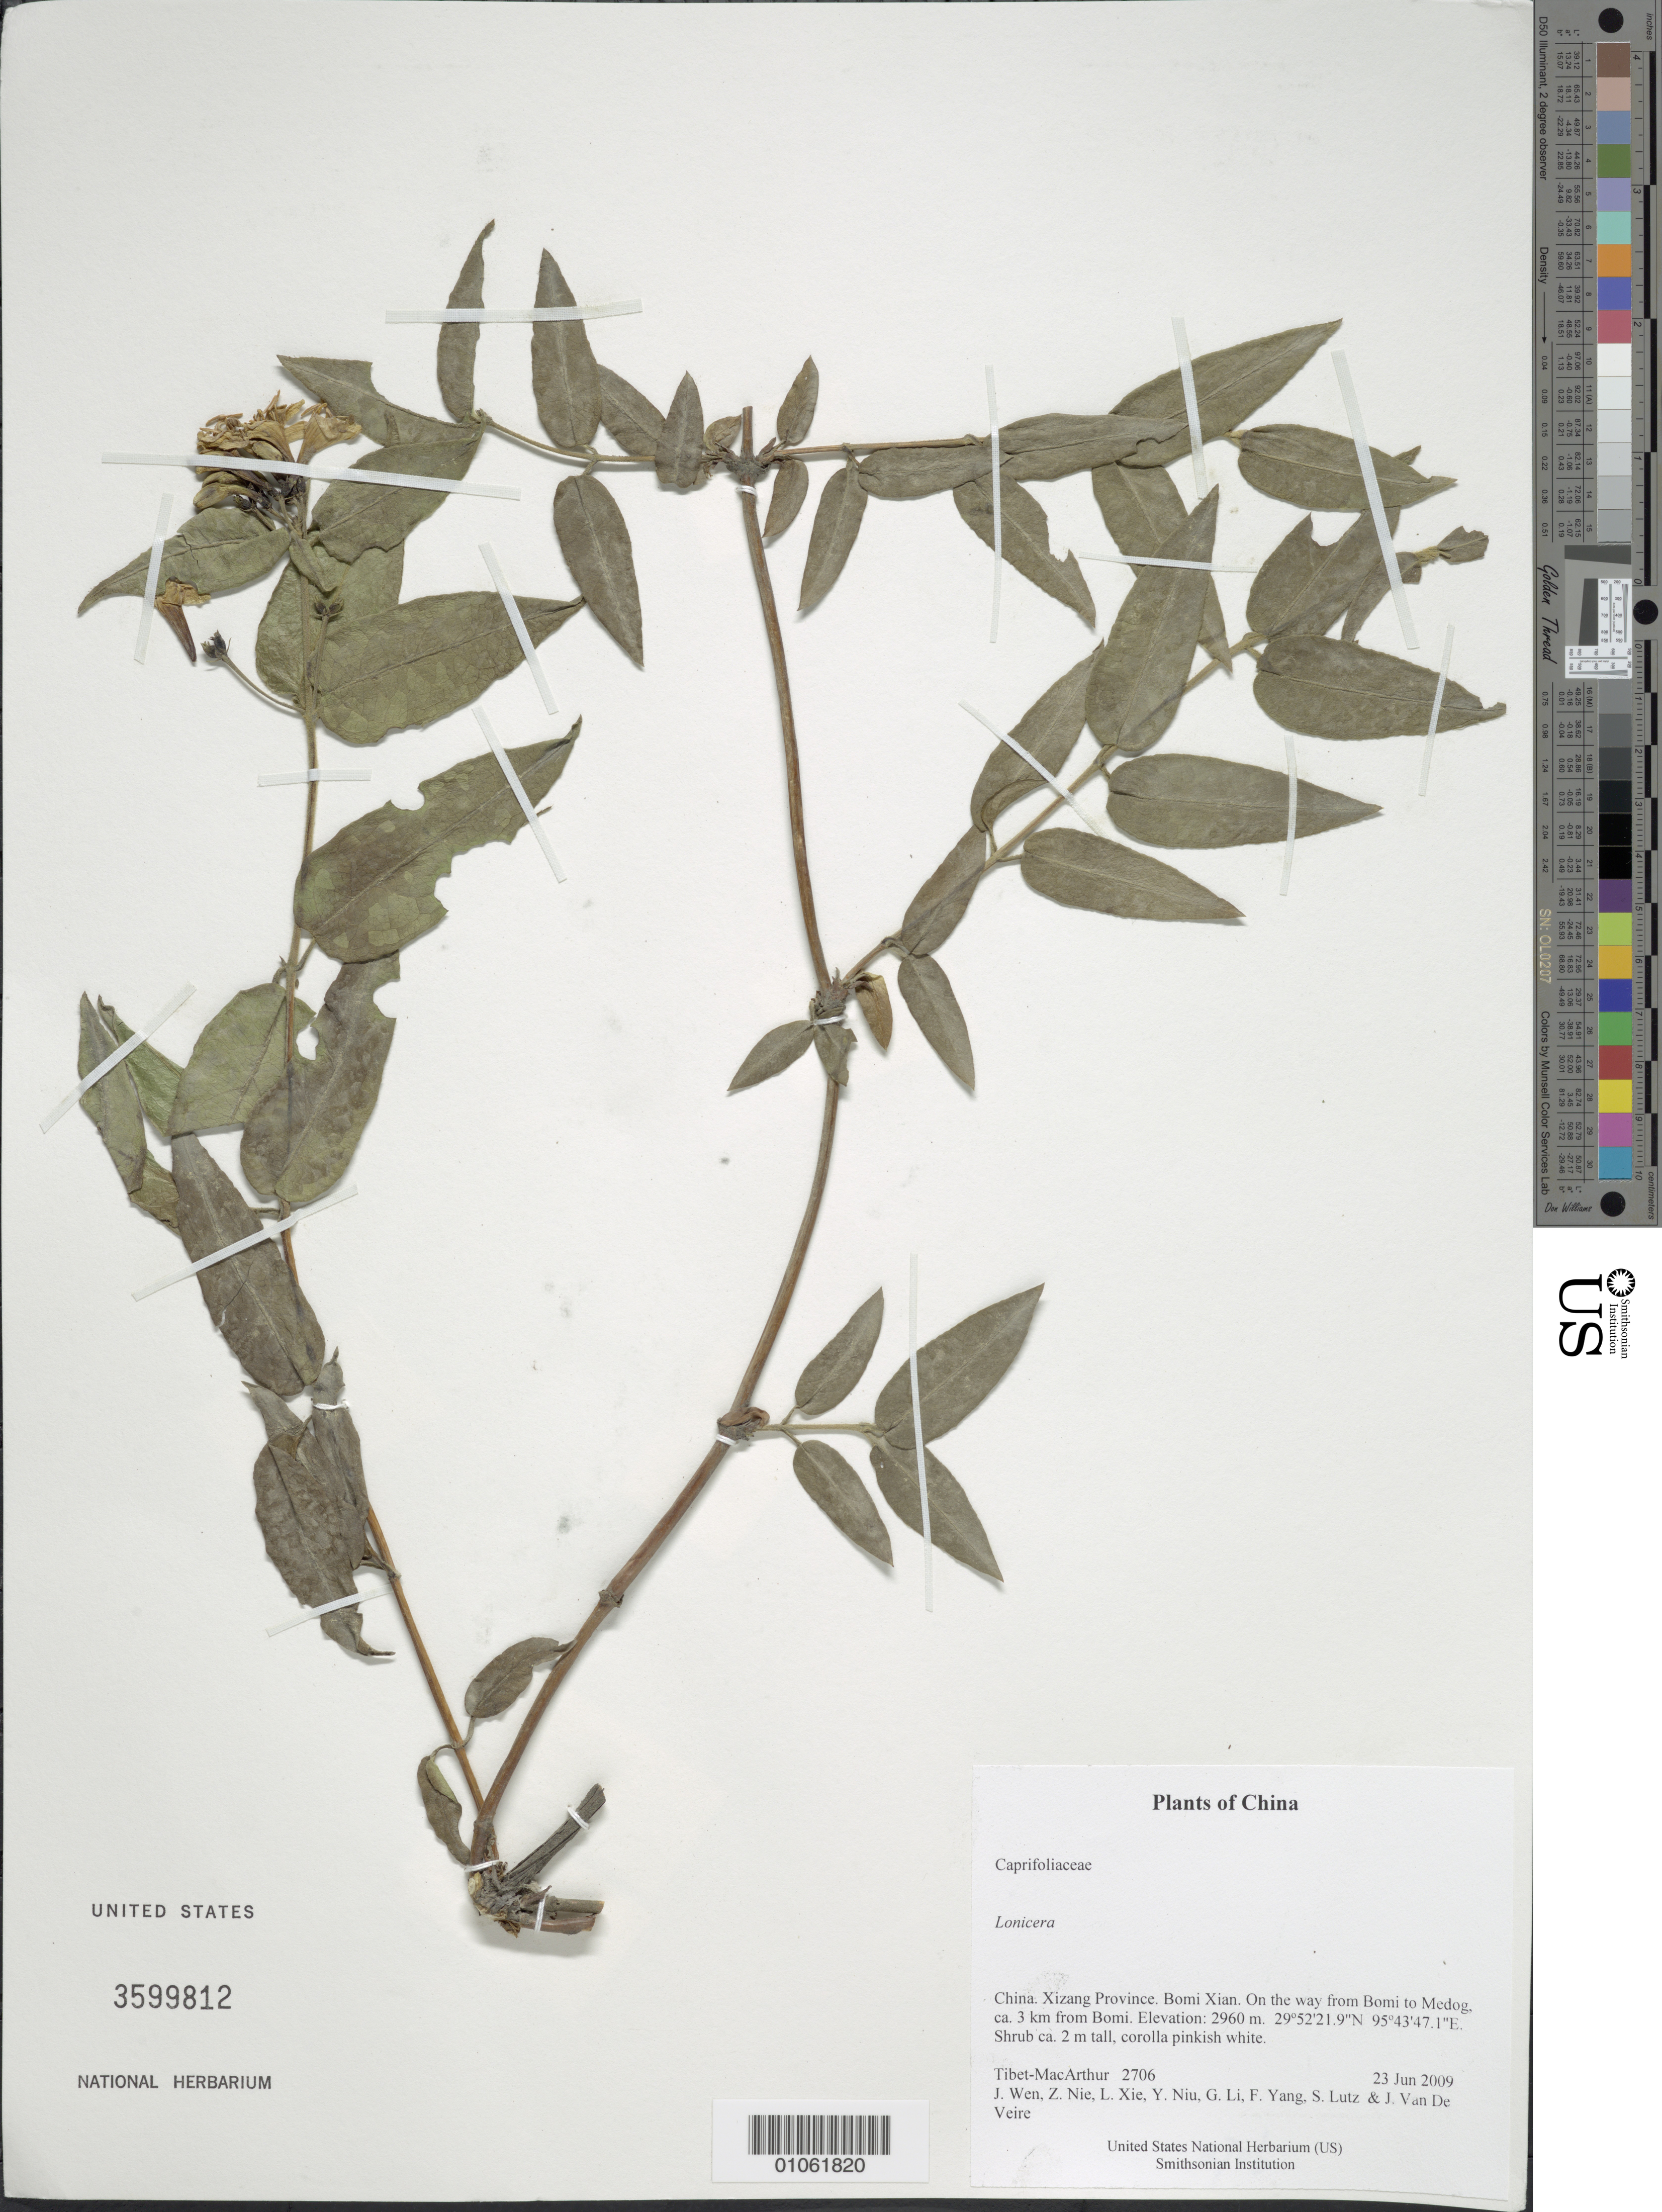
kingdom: Plantae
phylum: Tracheophyta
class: Magnoliopsida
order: Dipsacales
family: Caprifoliaceae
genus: Lonicera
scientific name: Lonicera sp.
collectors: Tibet-MacArthur, J. Wen, Z. Nie, L. Xie, Y. Niu, G. Li, F. Yang, S. Lutz & J. Van De Veire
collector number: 2706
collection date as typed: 23 Jun 2009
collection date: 2009-06-23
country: China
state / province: Xizang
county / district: Bomi Xian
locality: On the way from Bomi to Medog, ca. 3 km from Bomi.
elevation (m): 2960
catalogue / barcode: US 3599812